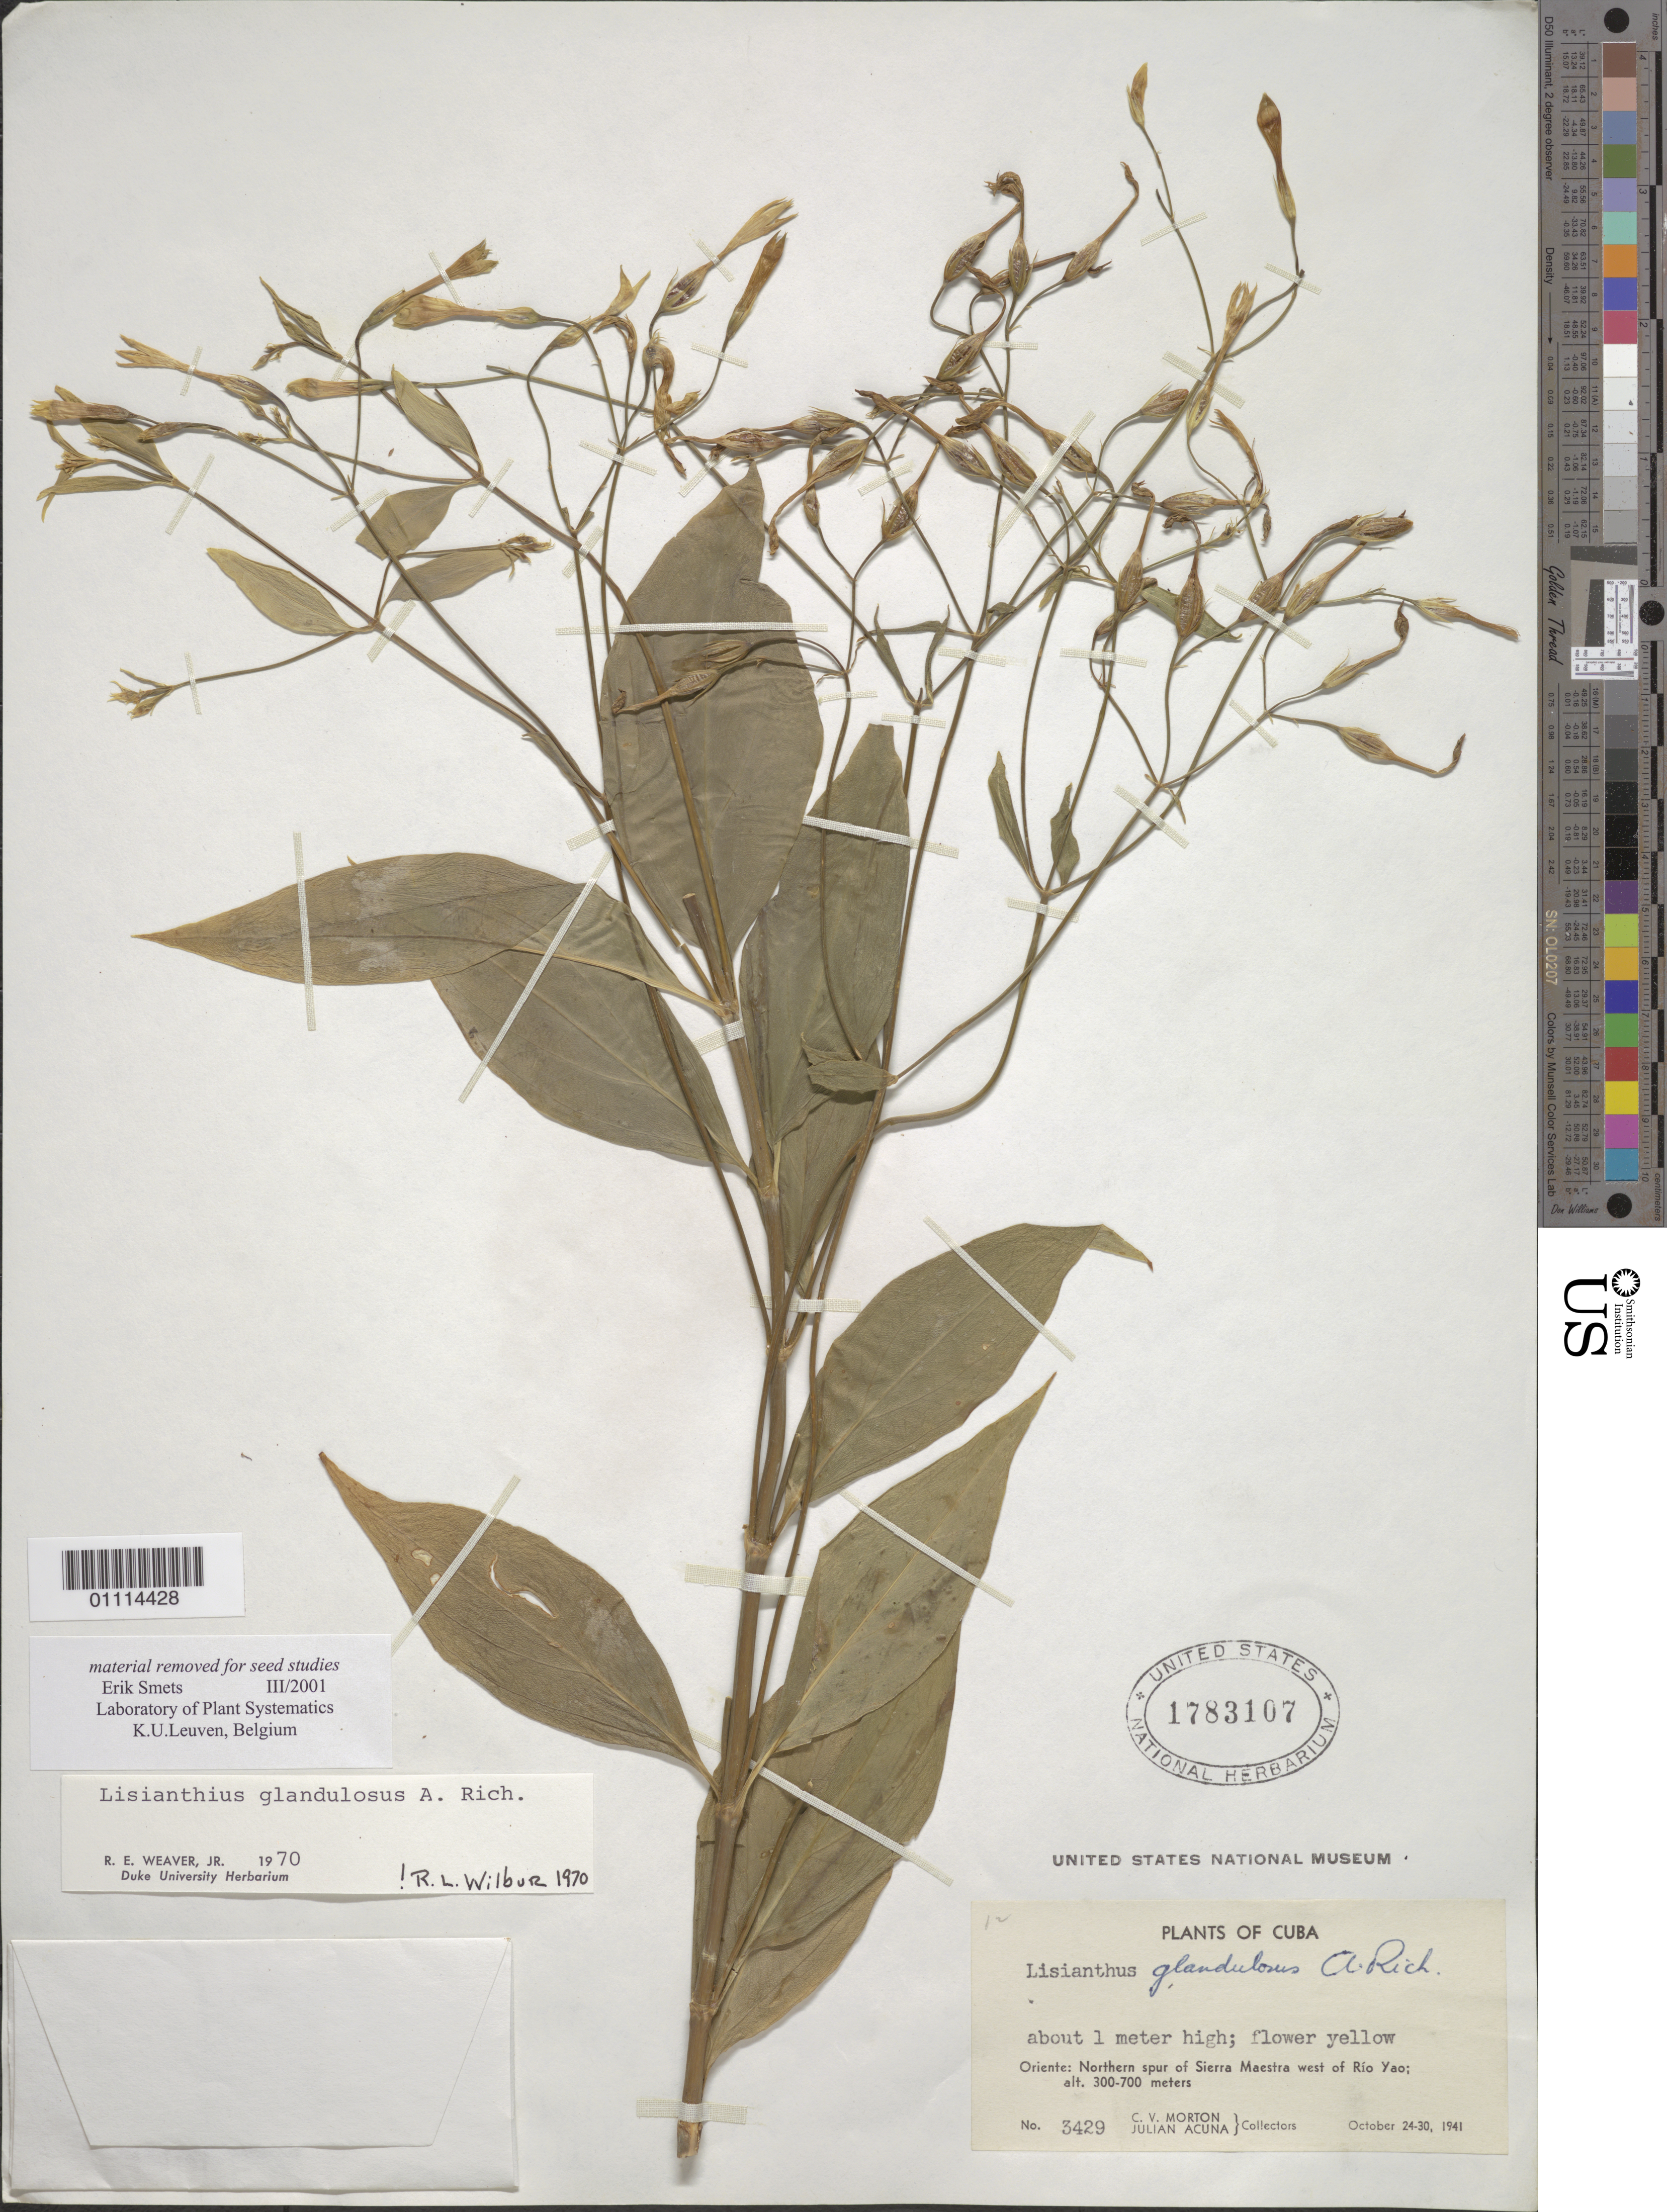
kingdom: Plantae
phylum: Tracheophyta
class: Magnoliopsida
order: Gentianales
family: Gentianaceae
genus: Lisianthius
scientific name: Lisianthius glandulosus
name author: A. Rich.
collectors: C. V. Morton & J. Acuña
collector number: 3429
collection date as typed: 24 Oct 1941 to 30 Oct 1941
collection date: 1941-10-24/1941-10-30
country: Cuba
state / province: Santiago de Cuba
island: Cuba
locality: Oriente: Northern spur of Sierra Maestra W of Rio Yao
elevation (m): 300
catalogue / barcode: US 1783107